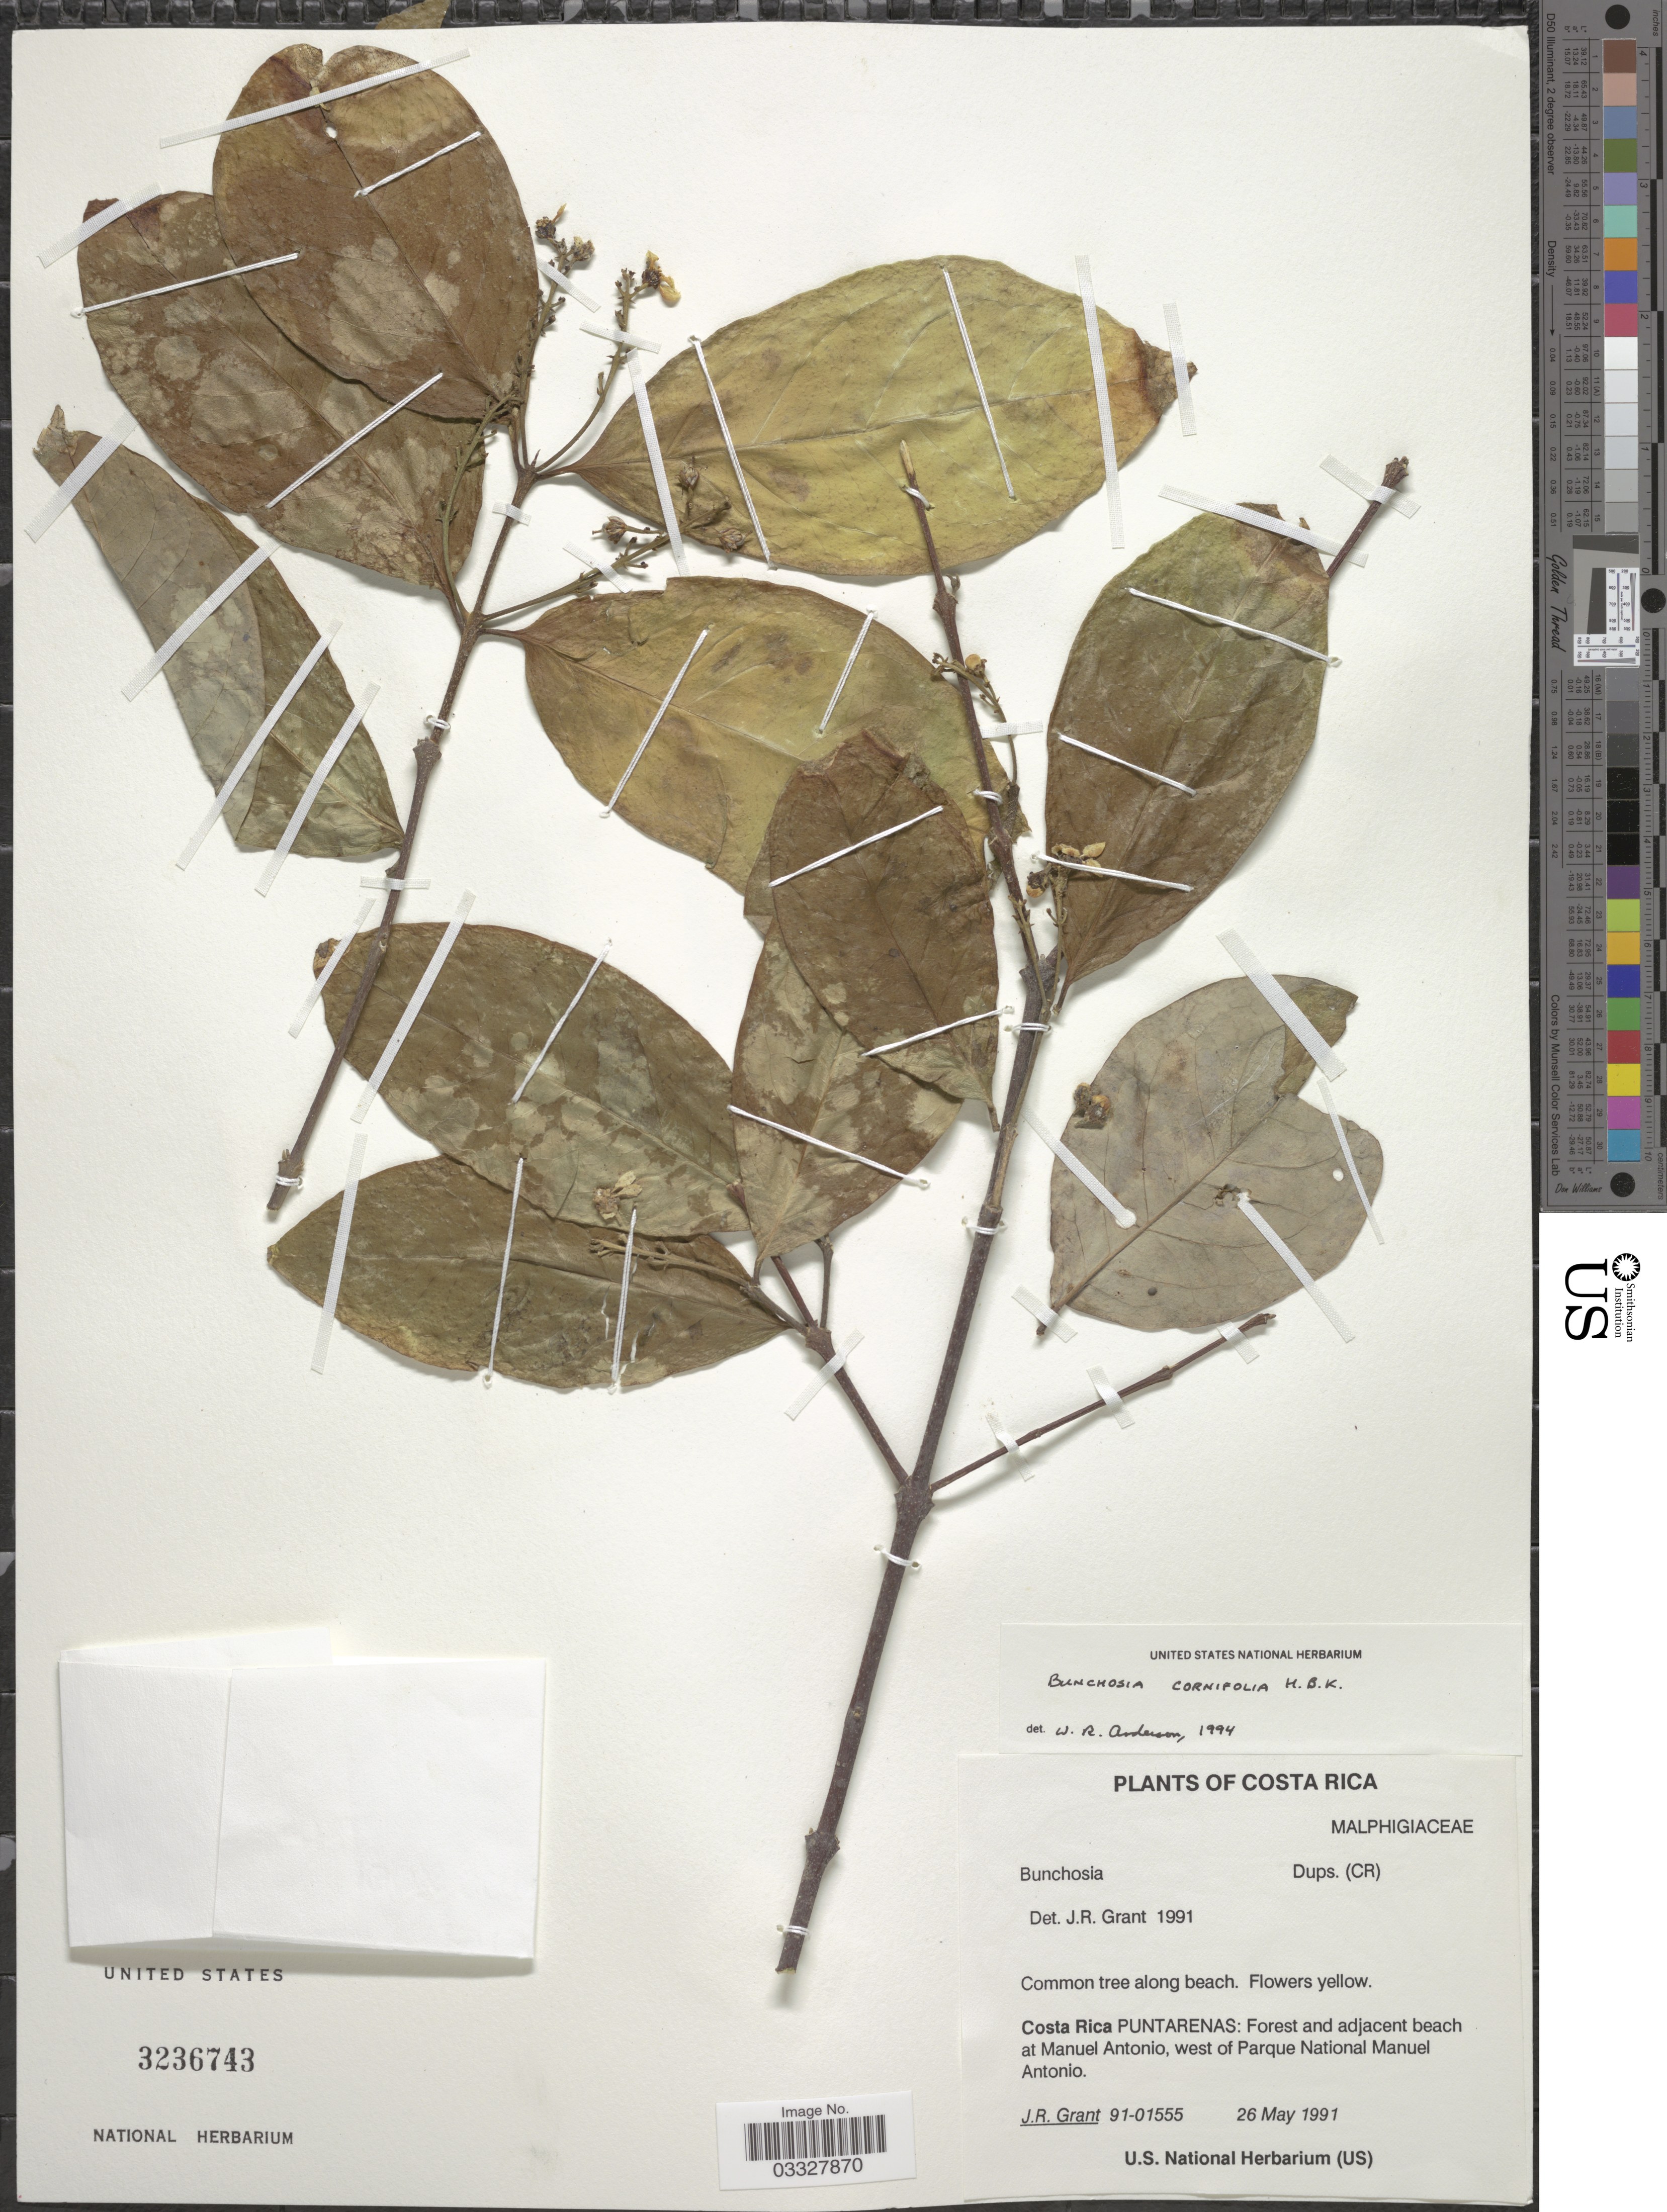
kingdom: Plantae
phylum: Tracheophyta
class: Magnoliopsida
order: Malpighiales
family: Malpighiaceae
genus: Bunchosia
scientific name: Bunchosia cornifolia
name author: Kunth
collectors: J. Grant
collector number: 91-01555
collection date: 1991-05-26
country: Costa Rica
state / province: Puntarenas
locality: Forest and adjacent beach at Manuel Antonio, west of Parque National Manuel Antonio.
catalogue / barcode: US 3236743